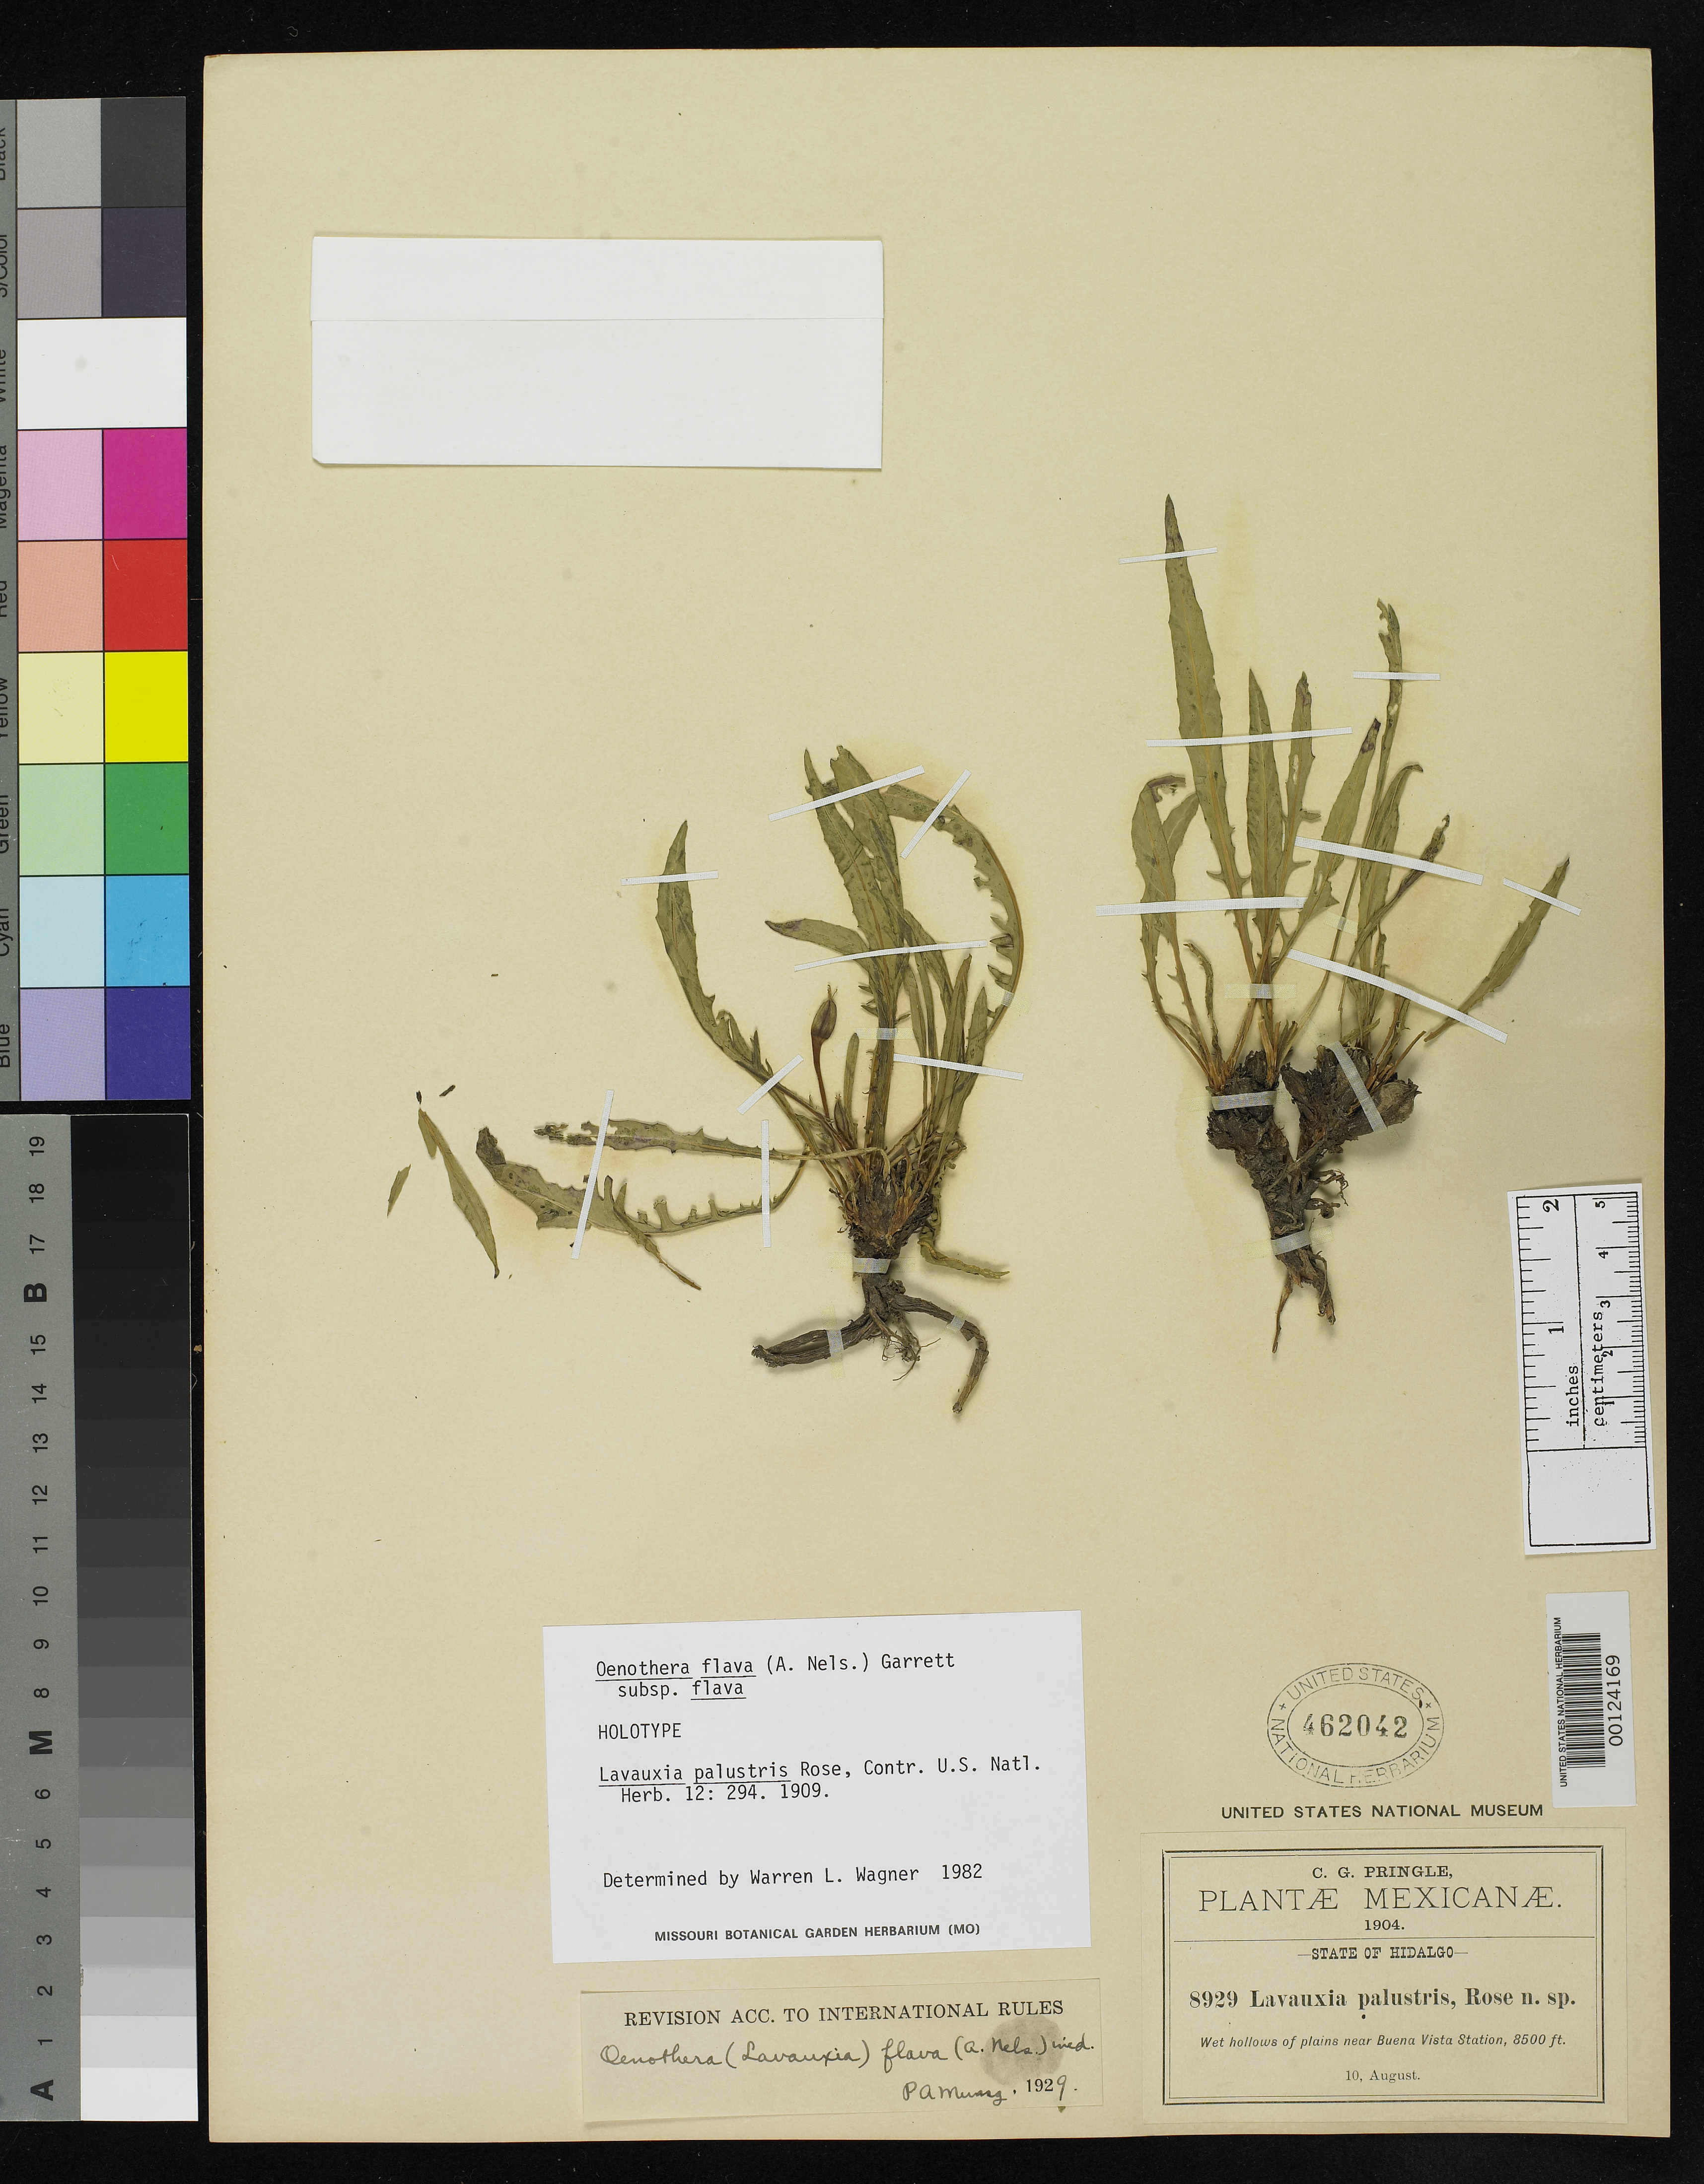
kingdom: Plantae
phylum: Tracheophyta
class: Magnoliopsida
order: Myrtales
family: Onagraceae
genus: Lavauxia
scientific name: Lavauxia palustris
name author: Rose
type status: Holotype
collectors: C. G. Pringle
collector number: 8929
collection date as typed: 10 Aug 1904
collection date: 1904-08-10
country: Mexico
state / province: Hidalgo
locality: S of Buena Vista Station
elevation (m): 2591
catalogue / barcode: US 462042